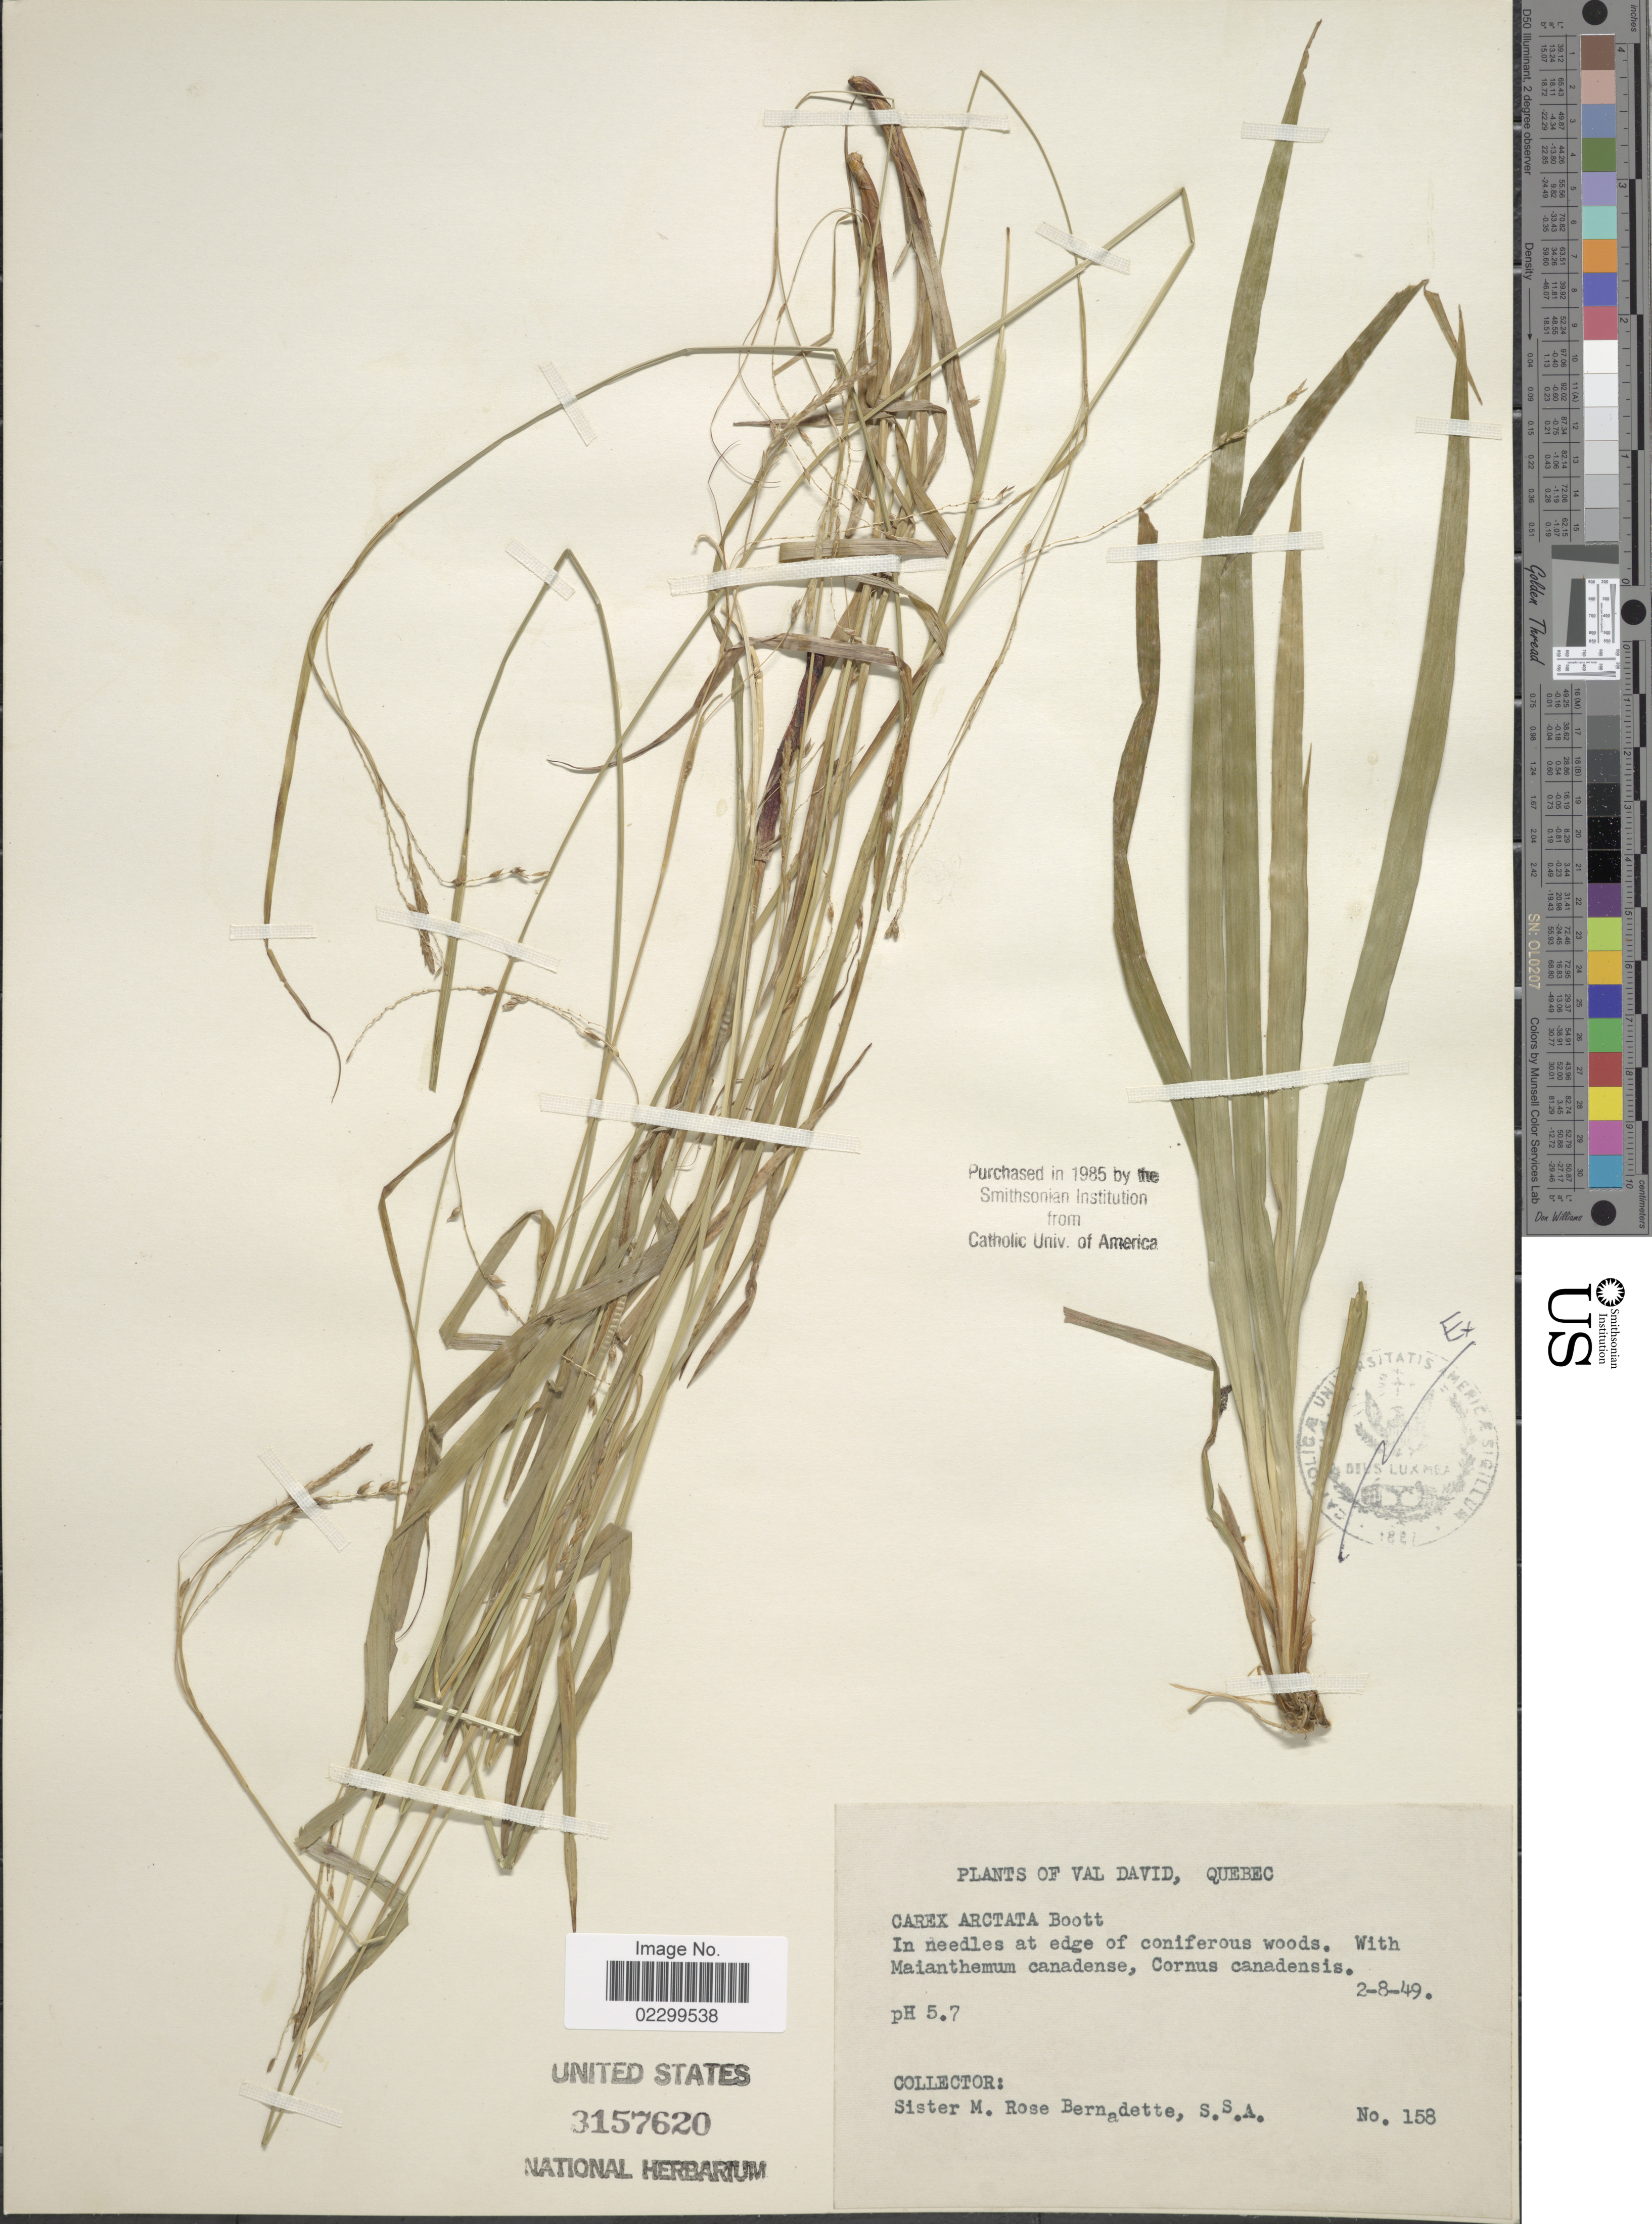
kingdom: Plantae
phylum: Tracheophyta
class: Liliopsida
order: Poales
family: Cyperaceae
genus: Carex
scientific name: Carex arctata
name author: Boott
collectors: M. Bernadette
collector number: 158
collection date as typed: Transcribed d/m/y: 2/8/49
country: Canada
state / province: Quebec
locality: Val David, in needles at edge of coniferous woods.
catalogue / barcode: US 3157620